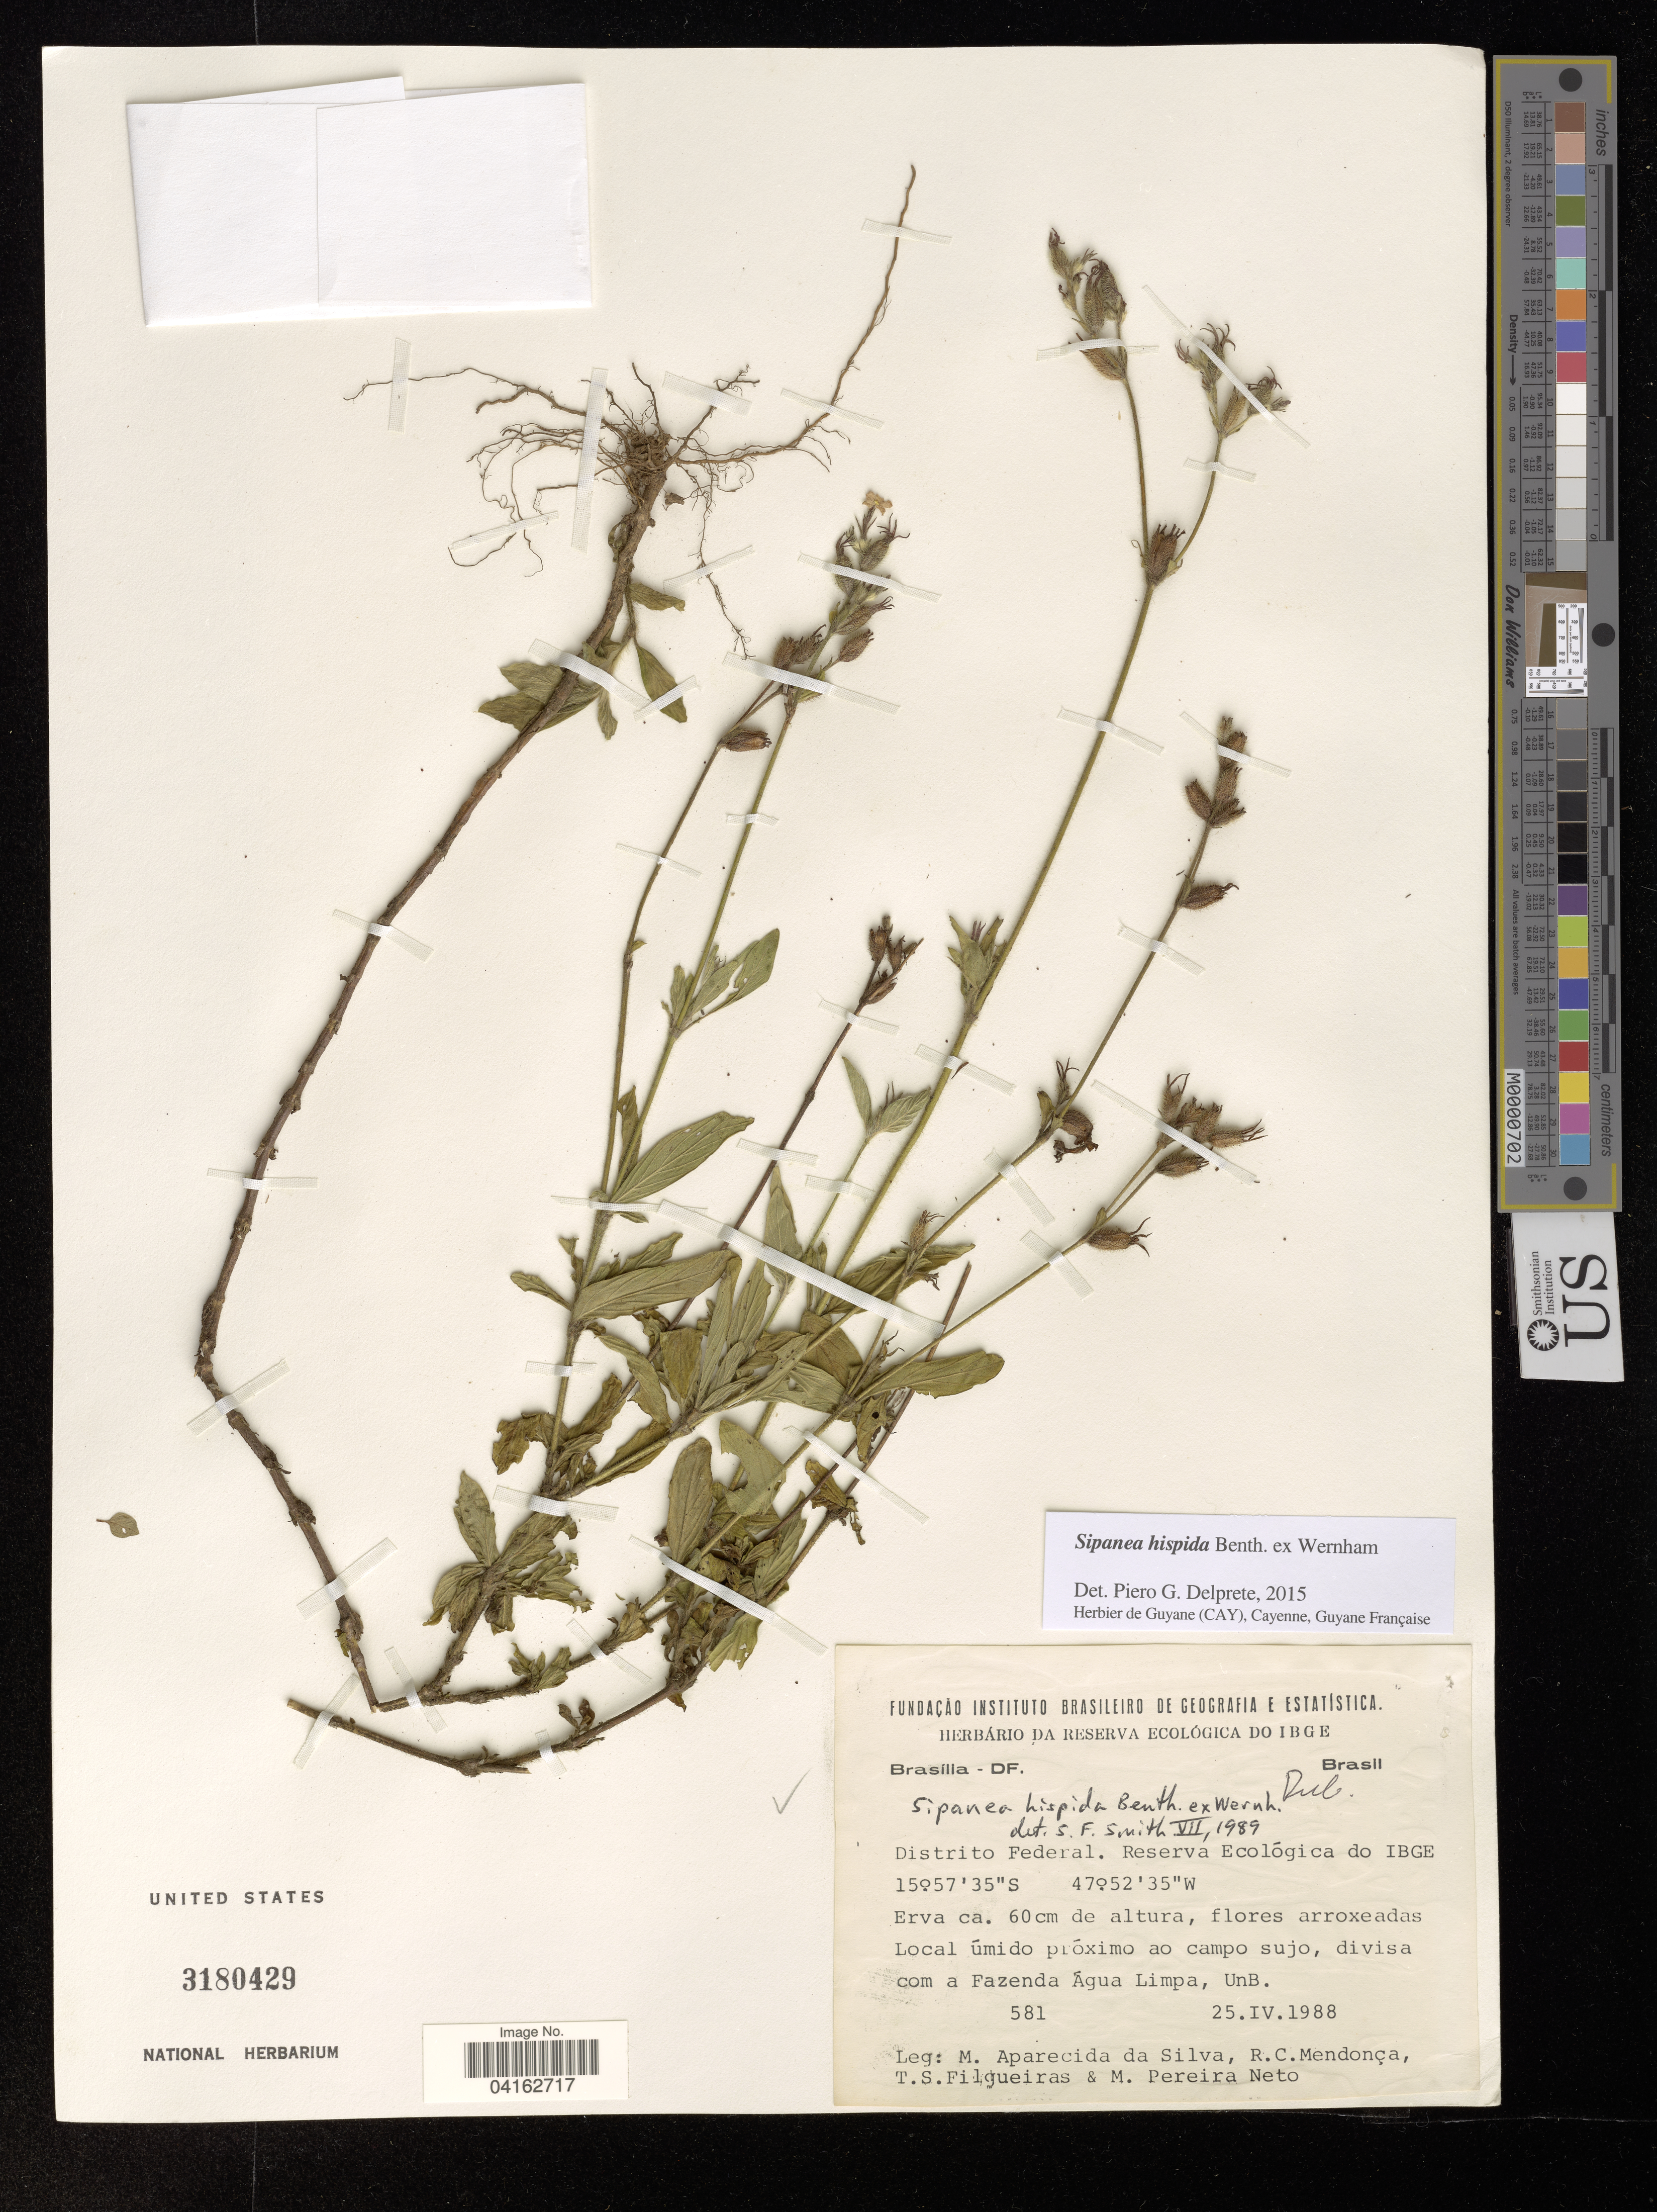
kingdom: Plantae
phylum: Tracheophyta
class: Magnoliopsida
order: Gentianales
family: Rubiaceae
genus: Sipanea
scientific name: Sipanea hispida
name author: Benth. ex Wernham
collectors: M. Aparecida da Silva, R. C. de Mendonça, T. S. Filgueiras & M. Pereira Neto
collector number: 581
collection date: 1988-04-25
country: Brazil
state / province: Distrito Federal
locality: Reserva Ecológica do IBGE.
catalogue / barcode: US 3180429